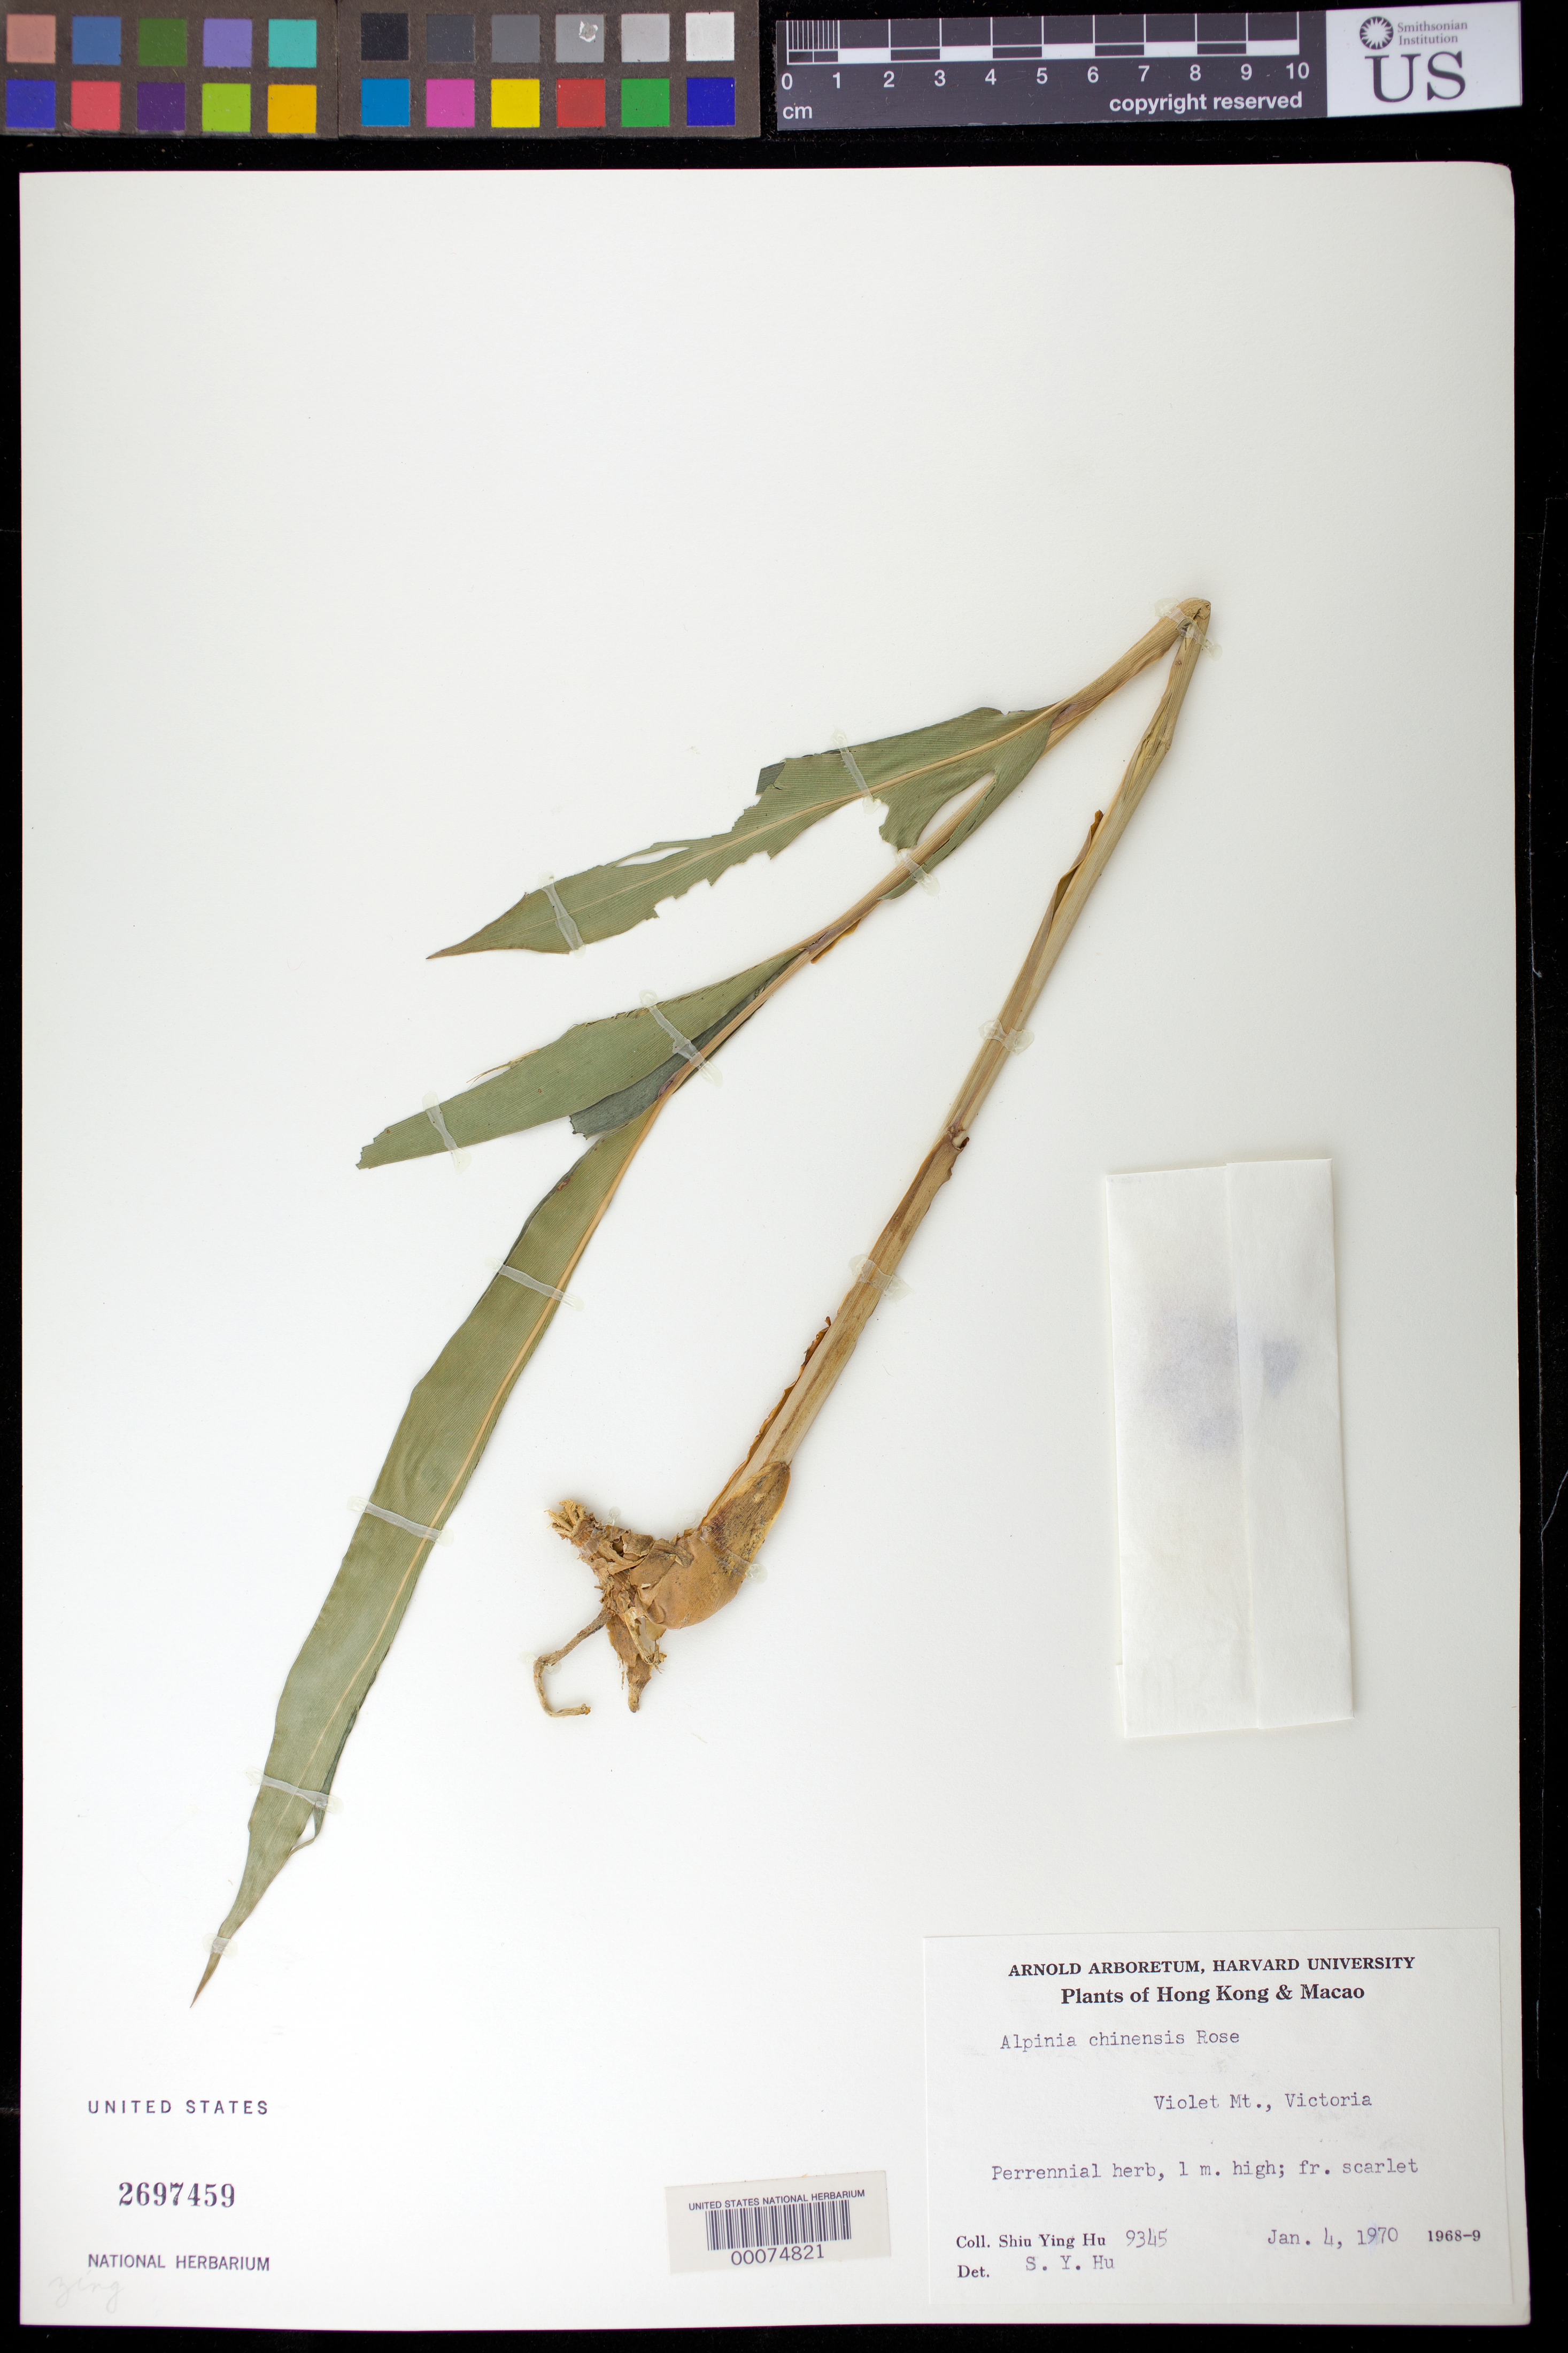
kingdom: Plantae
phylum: Tracheophyta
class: Liliopsida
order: Zingiberales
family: Zingiberaceae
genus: Alpinia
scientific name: Alpinia chinensis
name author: (Retz.) Roscoe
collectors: S. Y. Hu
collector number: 9345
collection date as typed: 04 Jan 1970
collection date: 1970-01-04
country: China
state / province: Hong Kong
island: Hong Kong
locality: Violet mt., victoria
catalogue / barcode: US 2697459